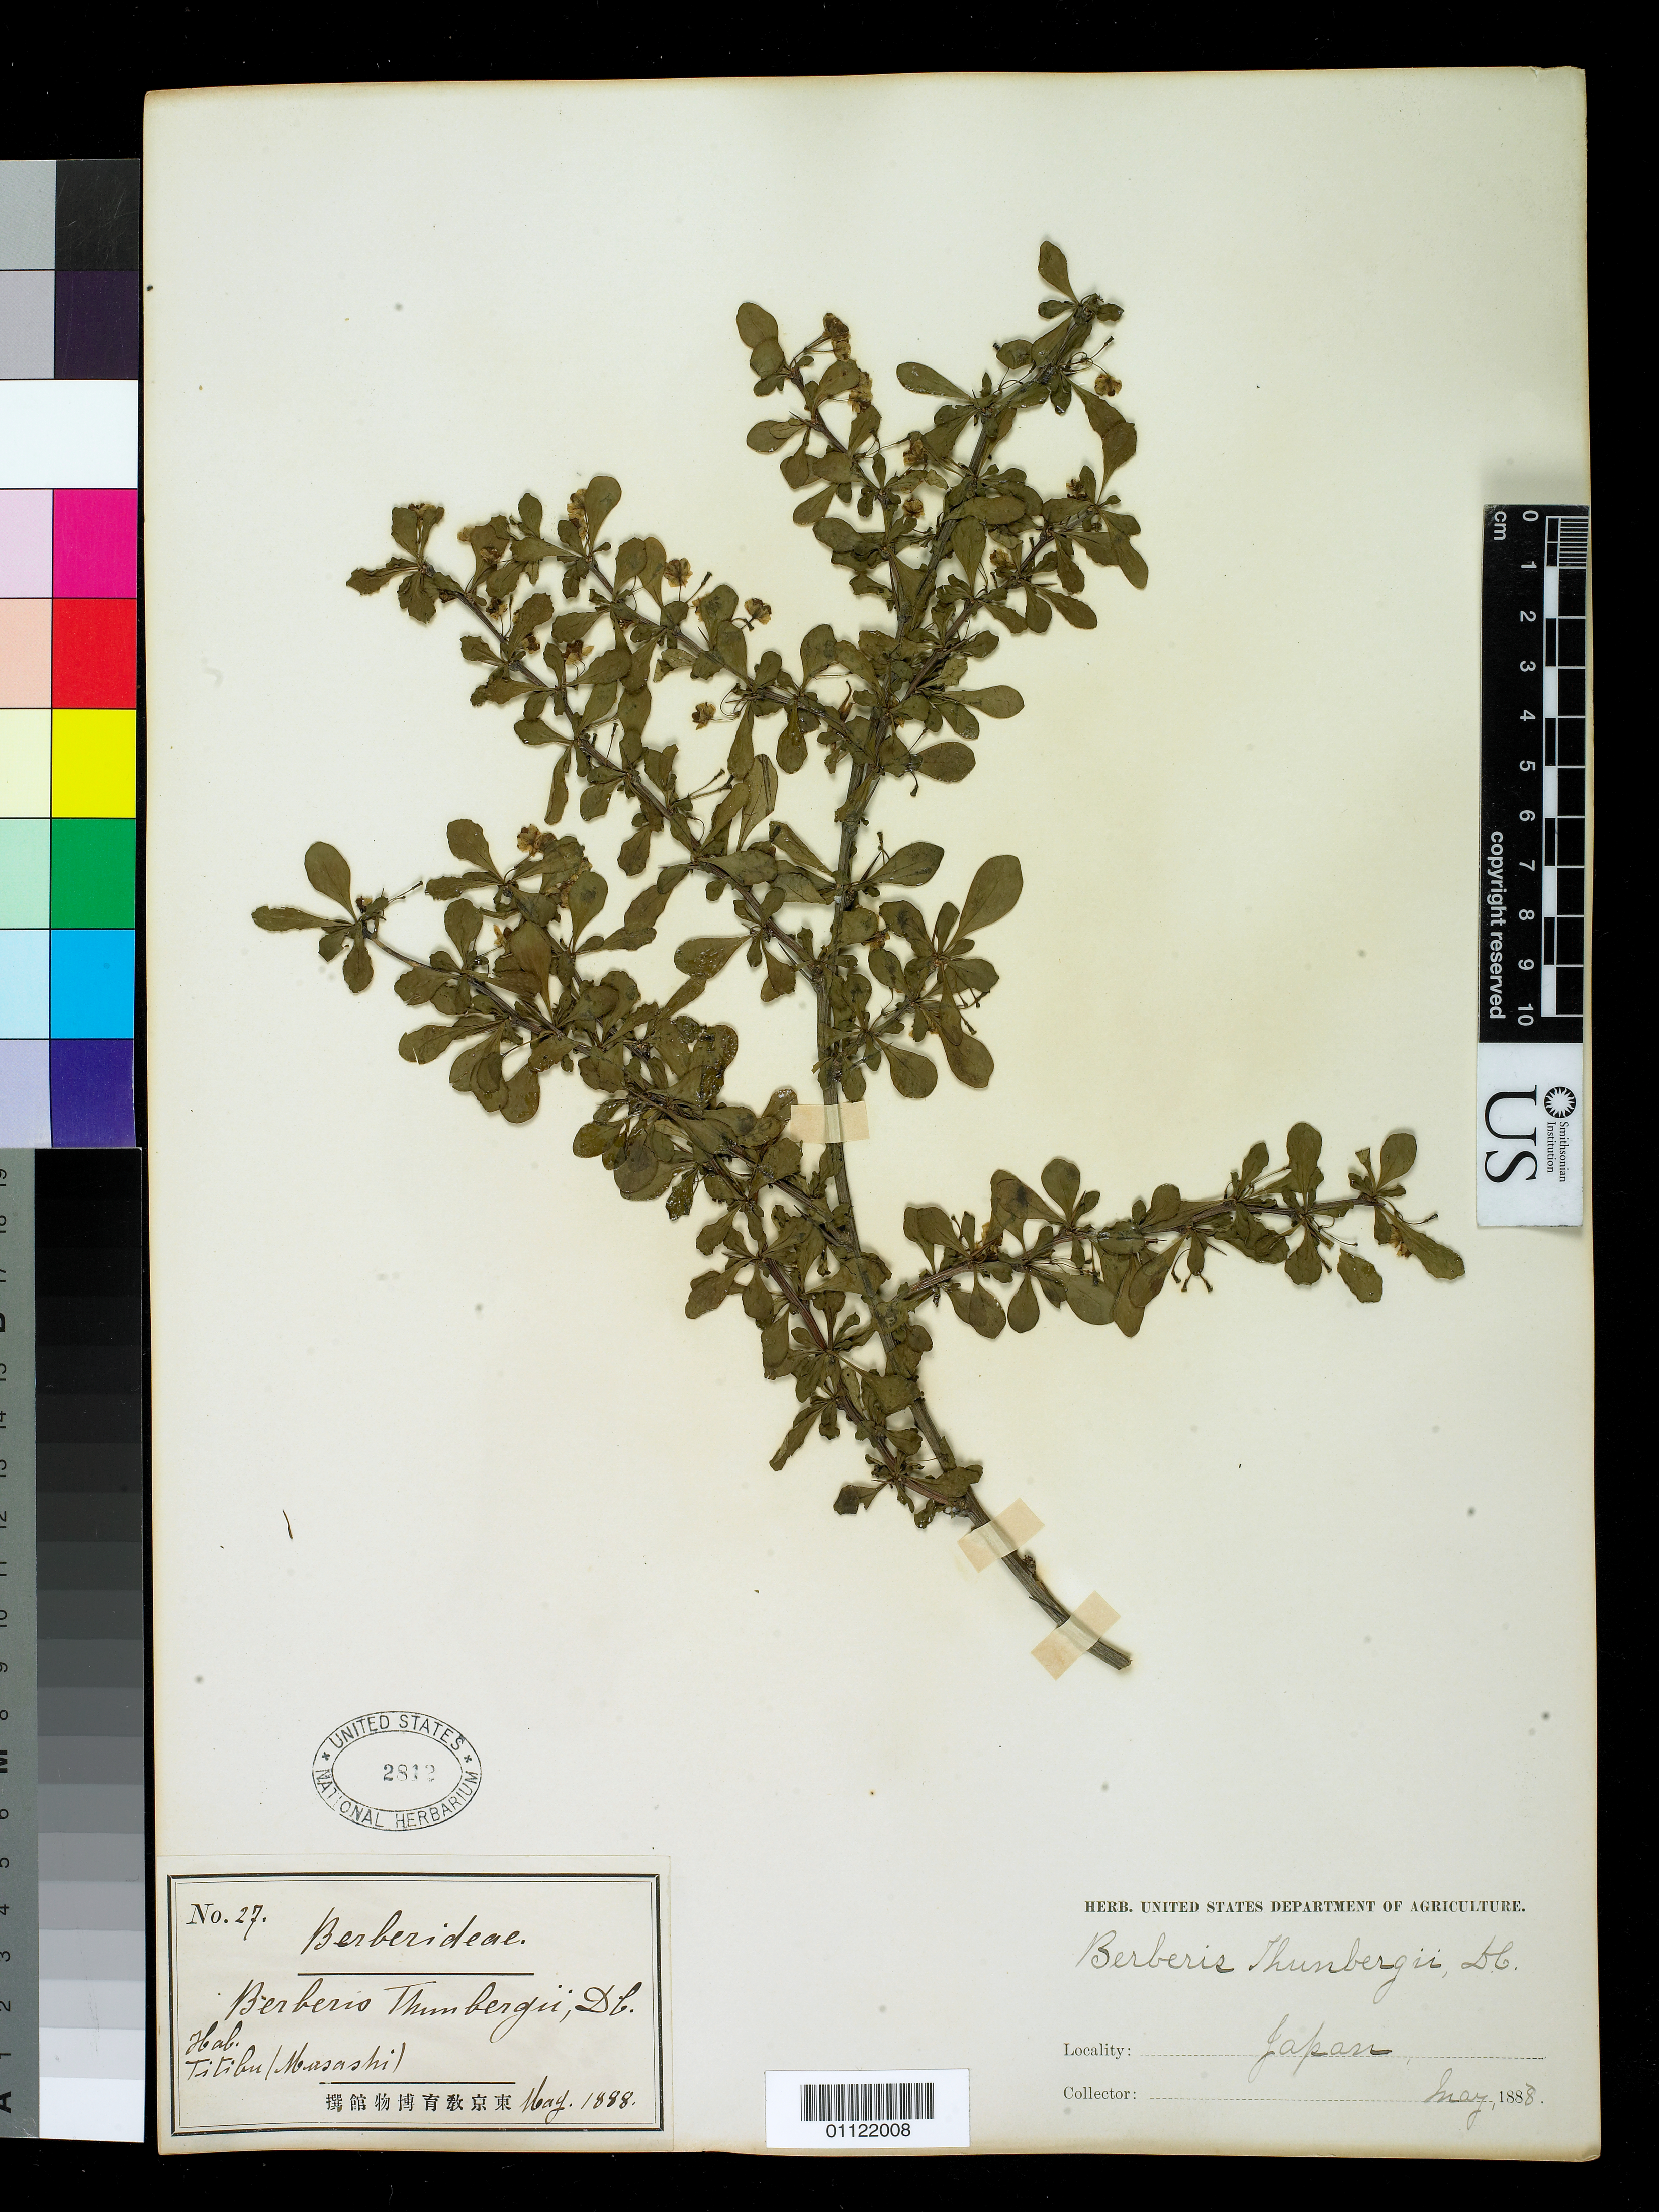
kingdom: Plantae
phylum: Tracheophyta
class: Magnoliopsida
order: Ranunculales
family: Berberidaceae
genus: Berberis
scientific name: Berberis thunbergii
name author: DC.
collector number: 27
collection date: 1888-05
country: Japan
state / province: Saitama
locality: Titibu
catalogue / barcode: US 2812